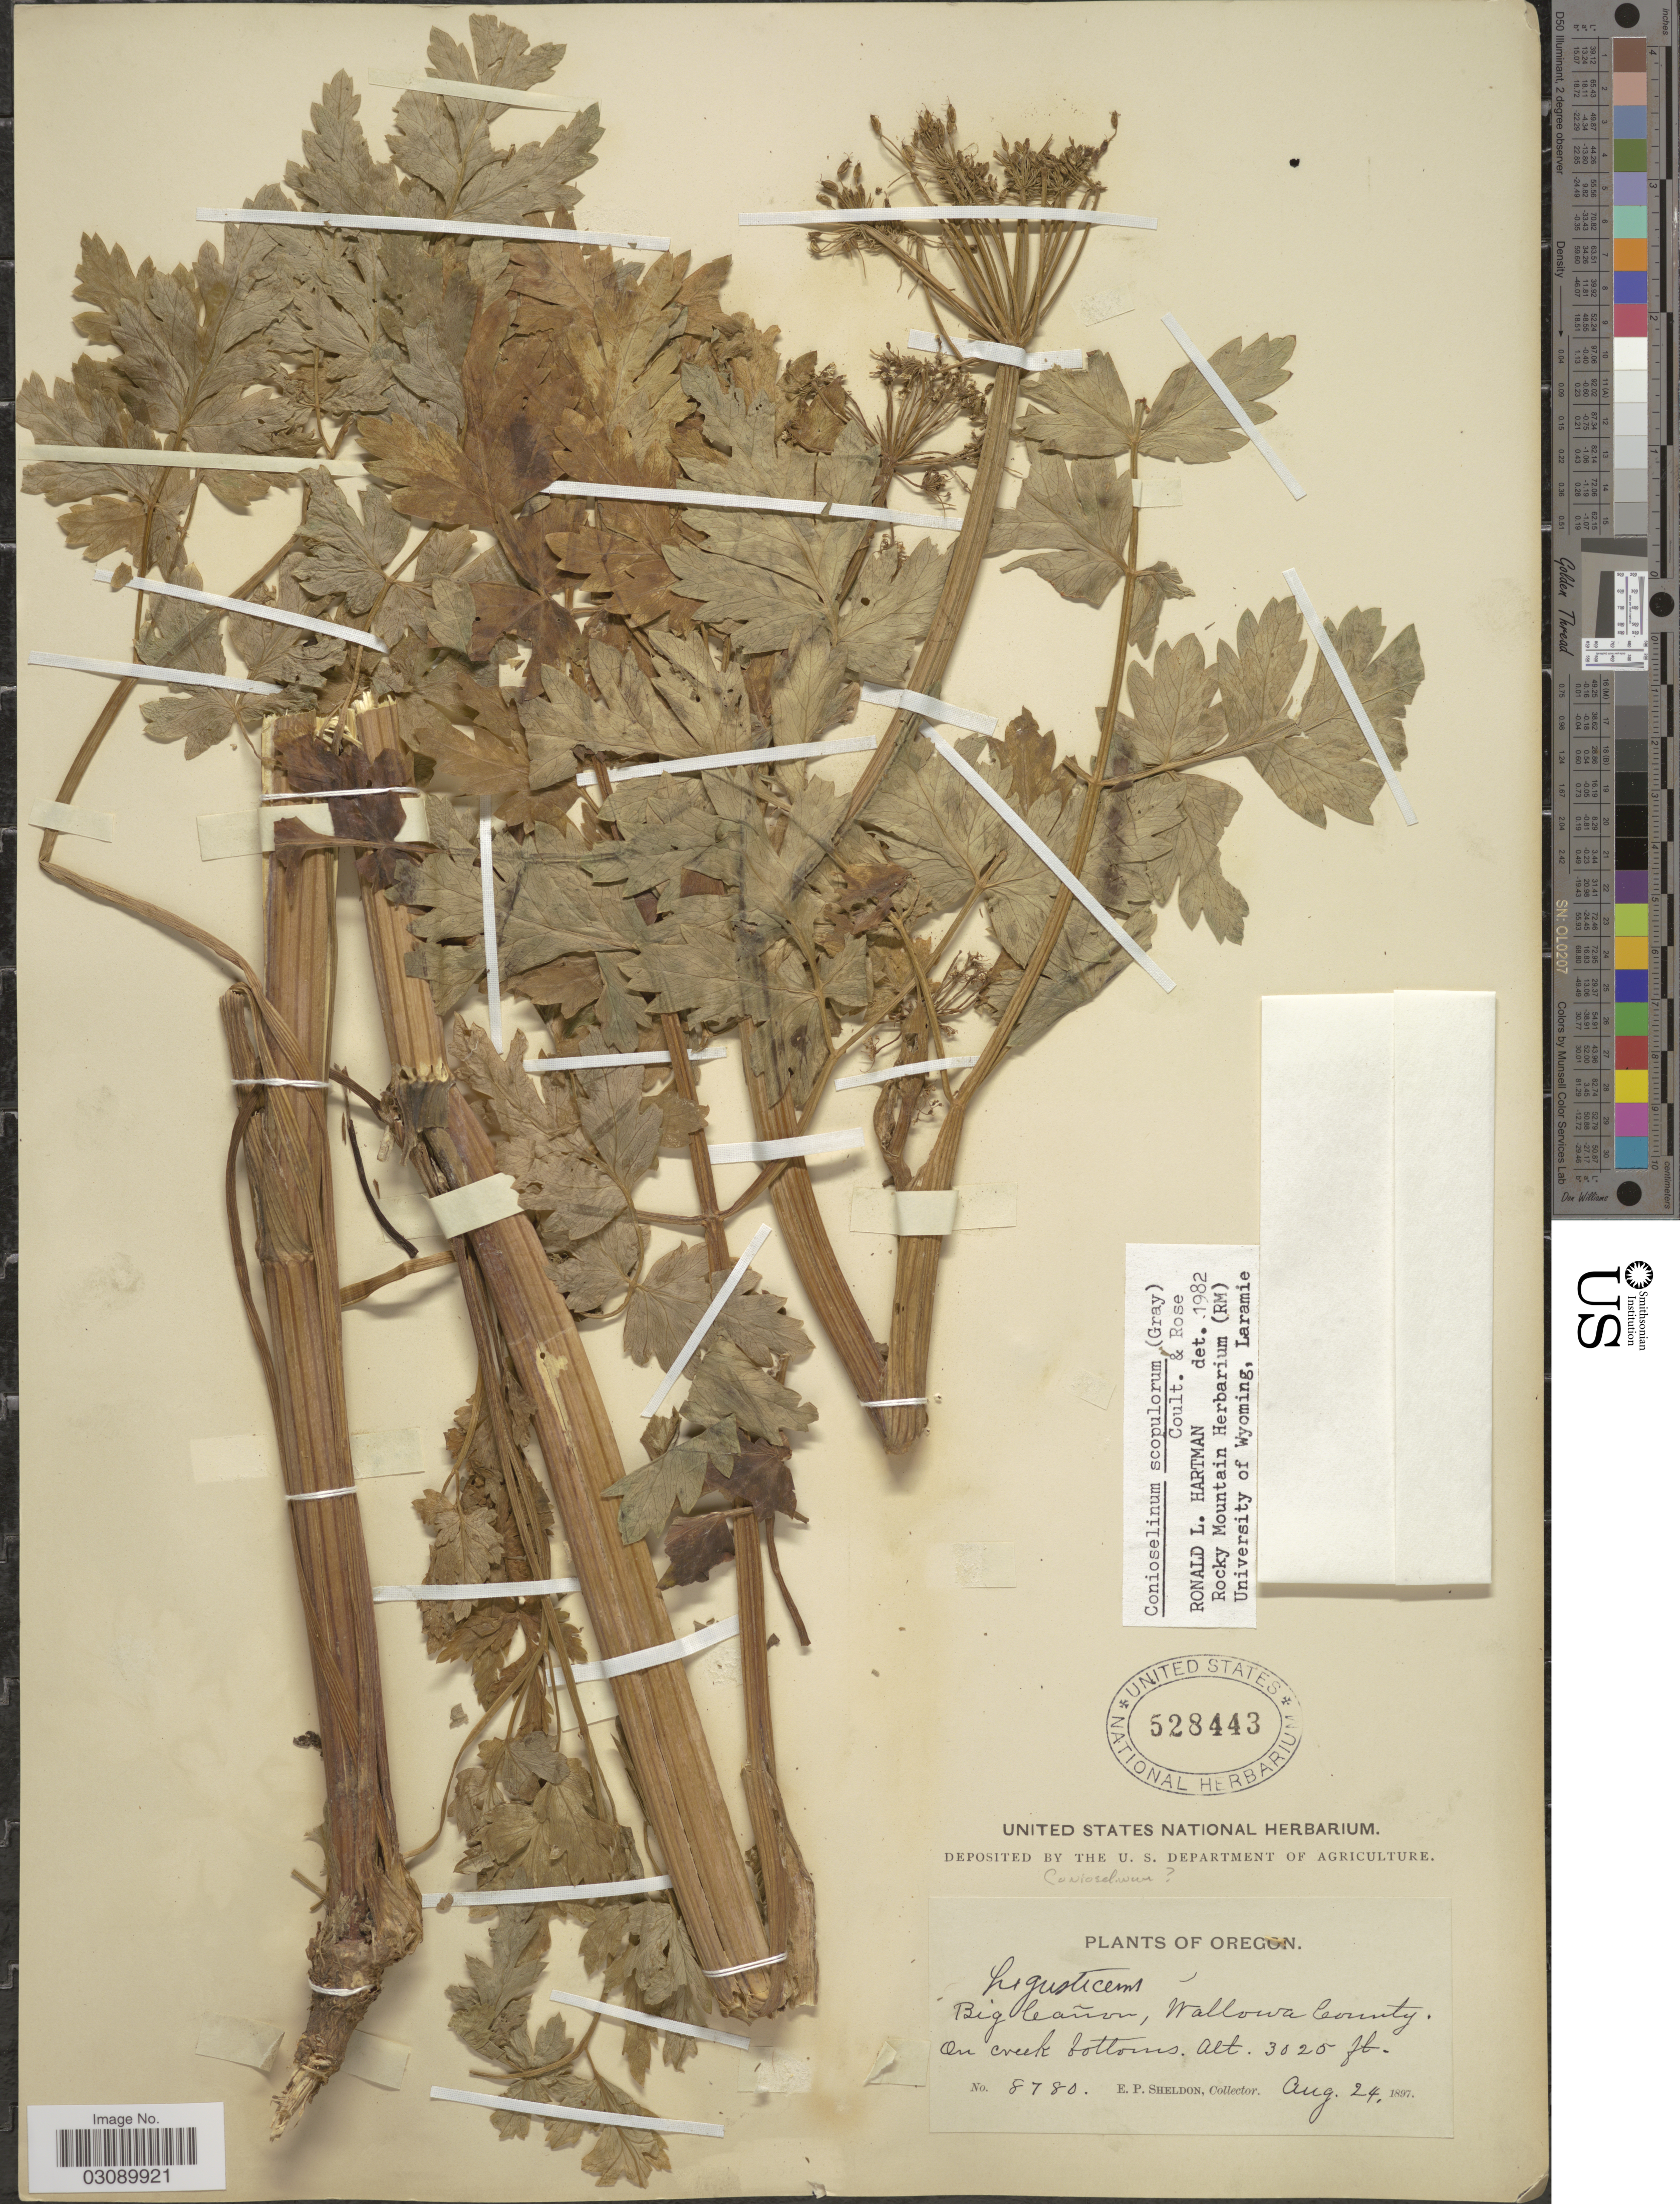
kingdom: Plantae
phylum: Tracheophyta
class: Magnoliopsida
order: Apiales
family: Apiaceae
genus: Conioselinum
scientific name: Conioselinum scopulorum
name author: (A. Gray) J.M. Coult. & Rose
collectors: E. P. Sheldon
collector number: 8780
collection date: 1897-08-24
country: United States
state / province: Oregon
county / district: Wallowa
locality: Big Cañon, Wallowa County. On creek bottoms.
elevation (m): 922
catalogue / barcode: US 528443